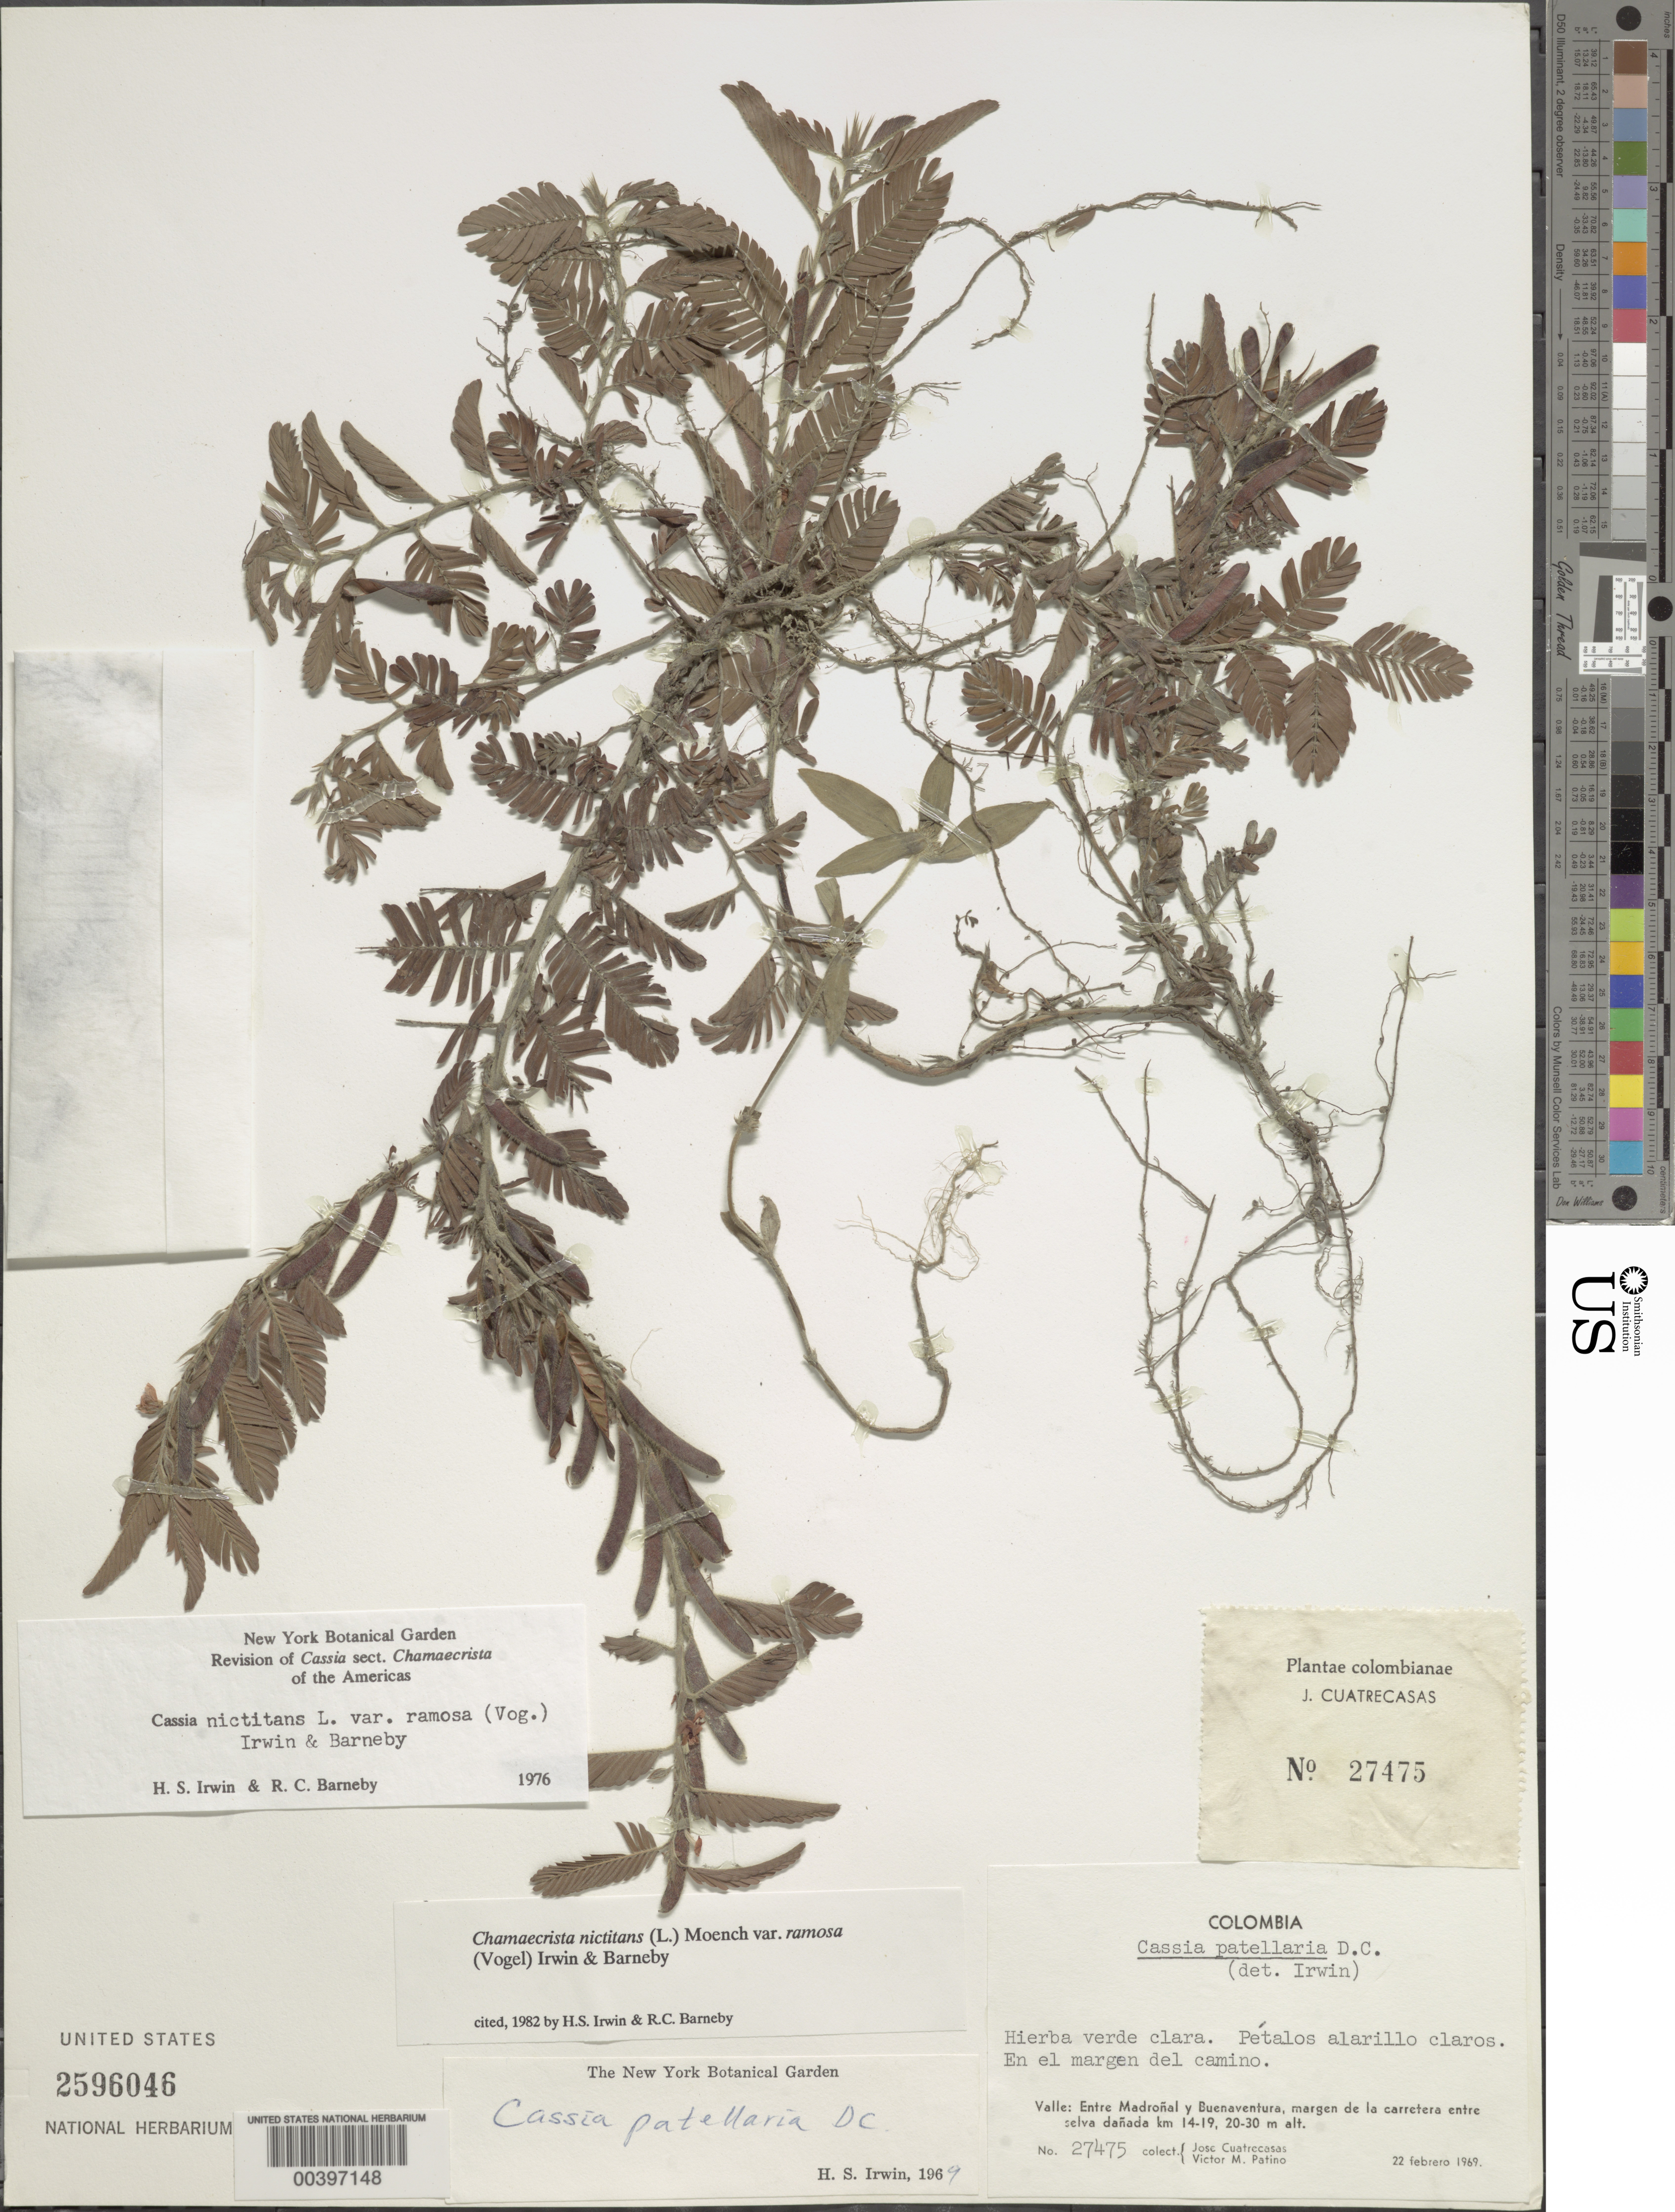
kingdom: Plantae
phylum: Tracheophyta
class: Magnoliopsida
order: Fabales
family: Fabaceae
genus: Chamaecrista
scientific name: Chamaecrista nictitans var. ramosa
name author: (Vogel) H.S. Irwin & Barneby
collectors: J. Cuatrecasas & V. Patino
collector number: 27475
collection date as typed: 22 Feb 1969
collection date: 1969-02-22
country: Colombia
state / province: Valle del Cauca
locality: Entre madronal y Buena Ventura, Margen de la Carretera entre selva danada km 14-19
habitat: En el margen del camino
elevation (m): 20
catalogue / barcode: US 2596046